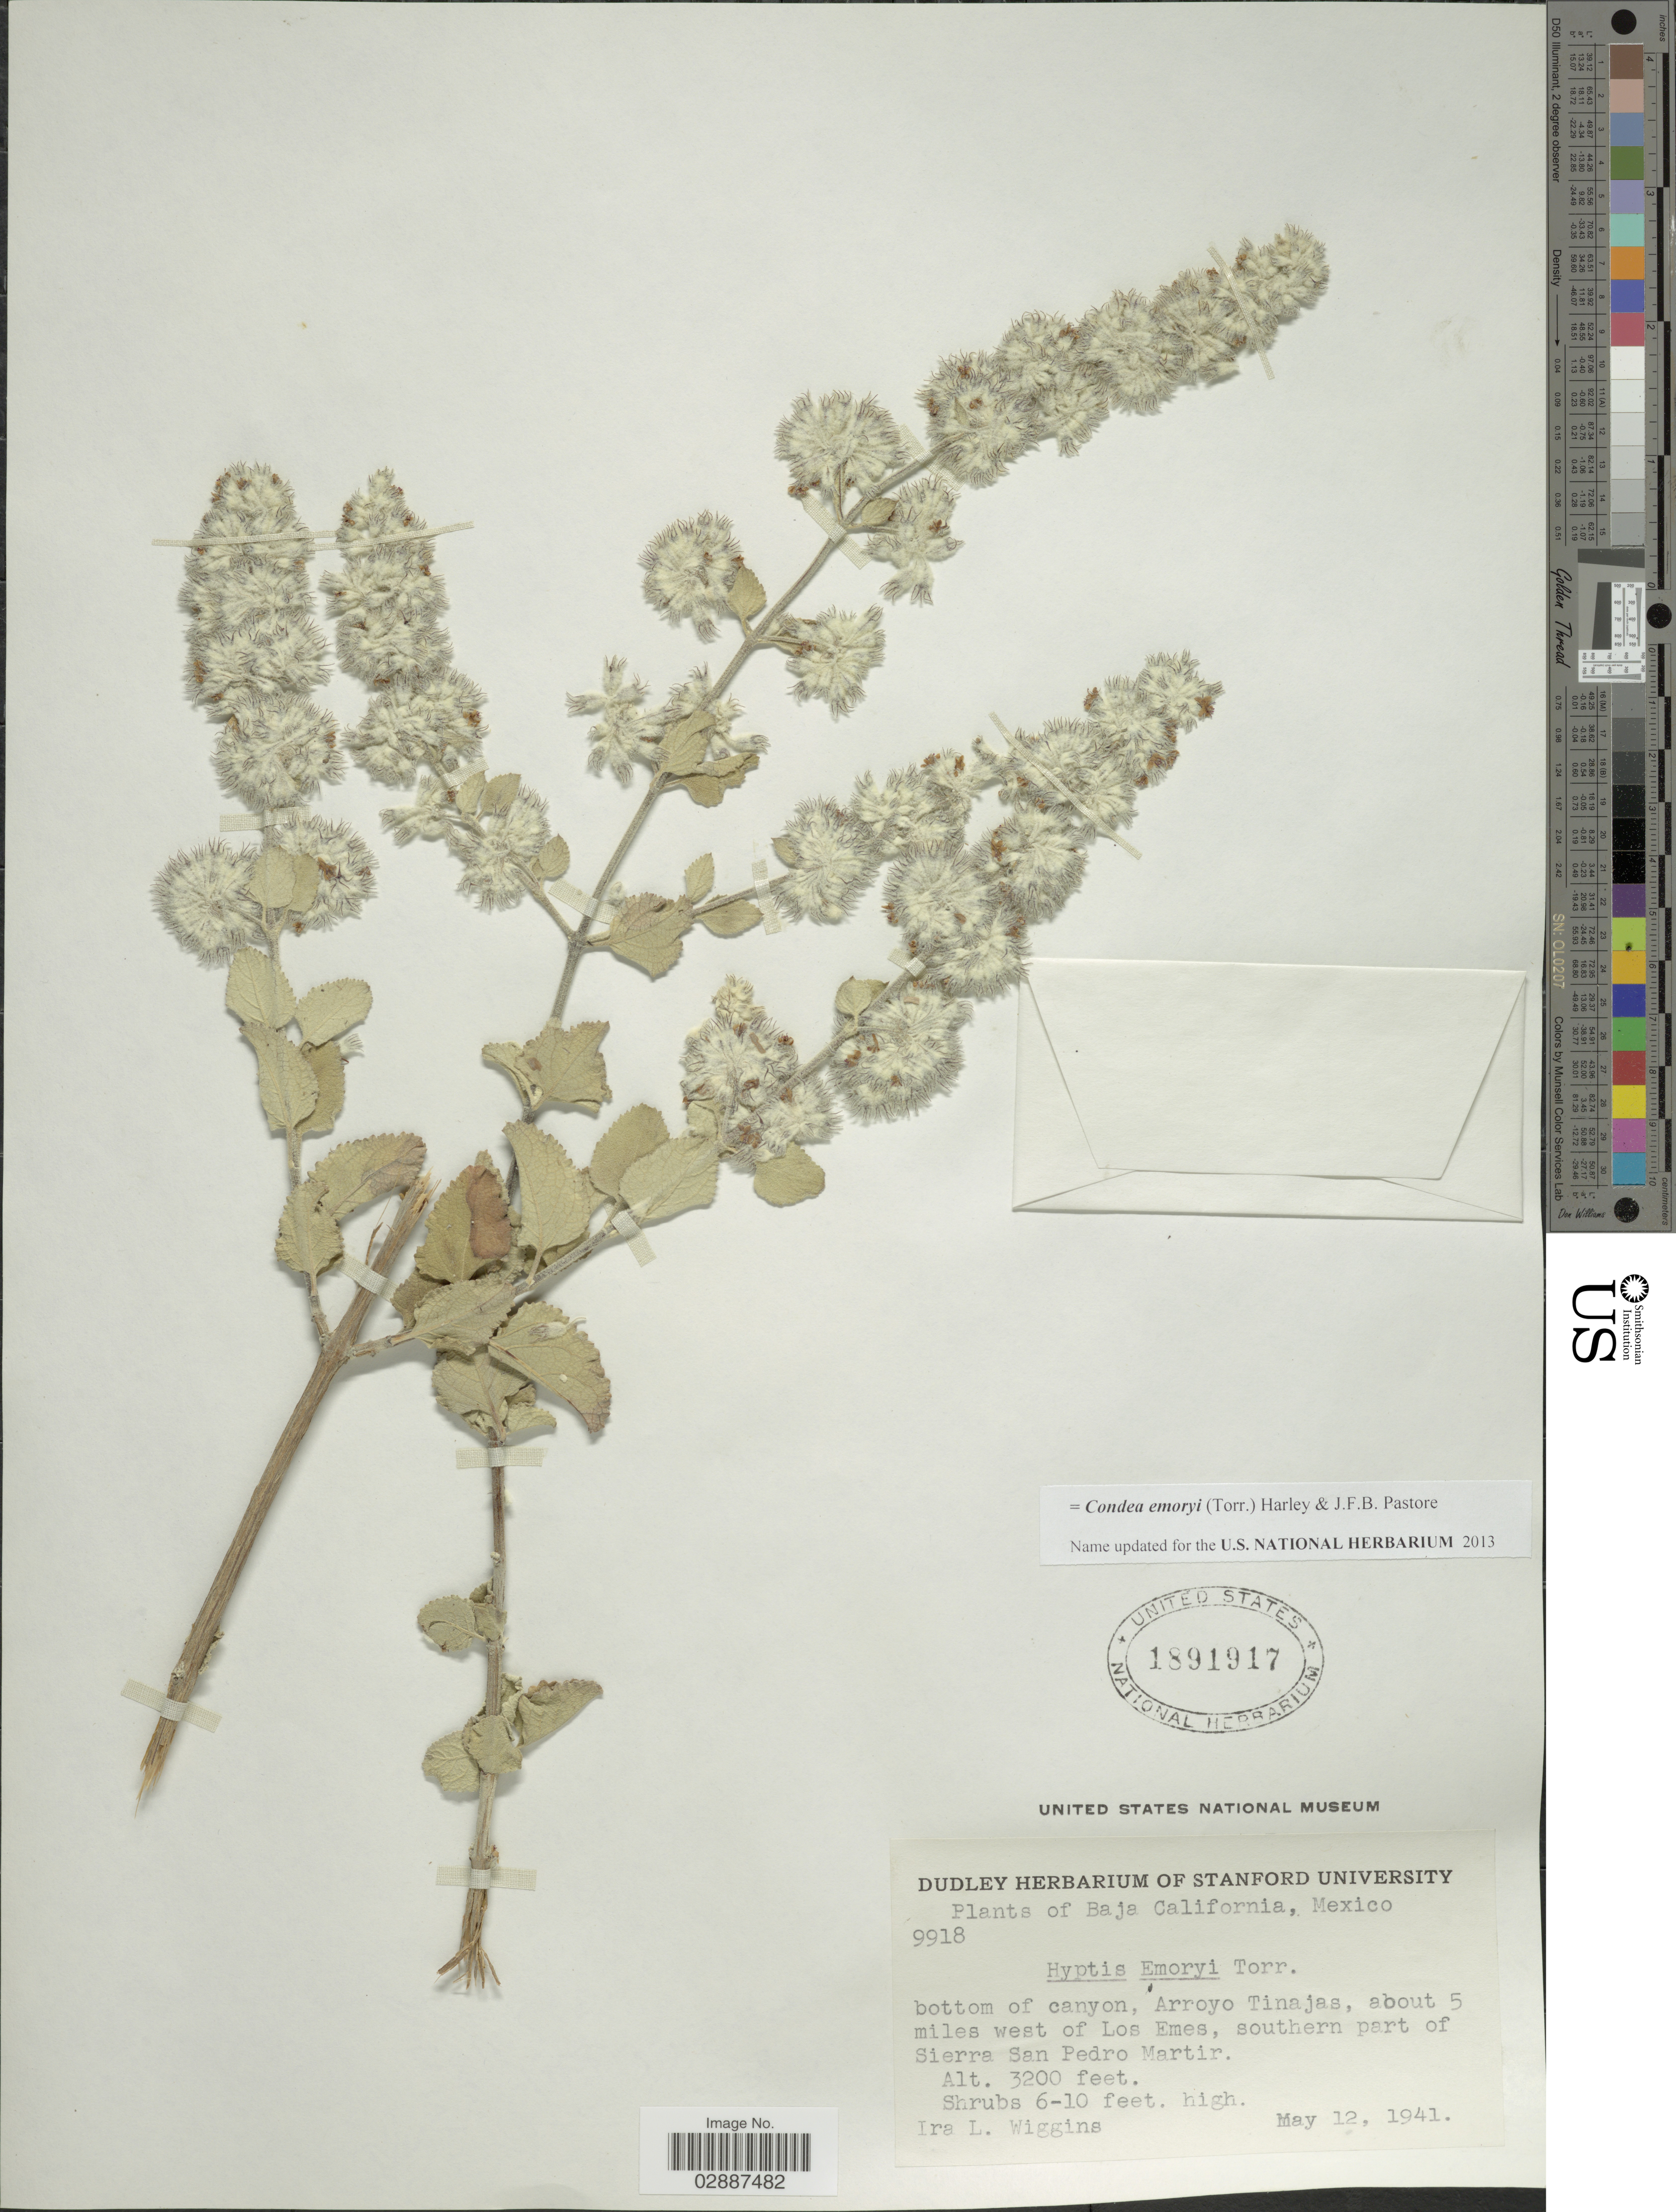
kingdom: Plantae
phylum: Tracheophyta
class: Magnoliopsida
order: Lamiales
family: Lamiaceae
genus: Condea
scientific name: Condea emoryi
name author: (Torr.) Harley & J.F.B. Pastore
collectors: I. L. Wiggins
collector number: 9918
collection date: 1941-05-12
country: Mexico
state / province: Baja California Norte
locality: Bottom of canyon, Arroyo Tinajas, about 5 miles west of Los Emes, southern part of Sierra San Pedro Martir.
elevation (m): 975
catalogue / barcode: US 1891917